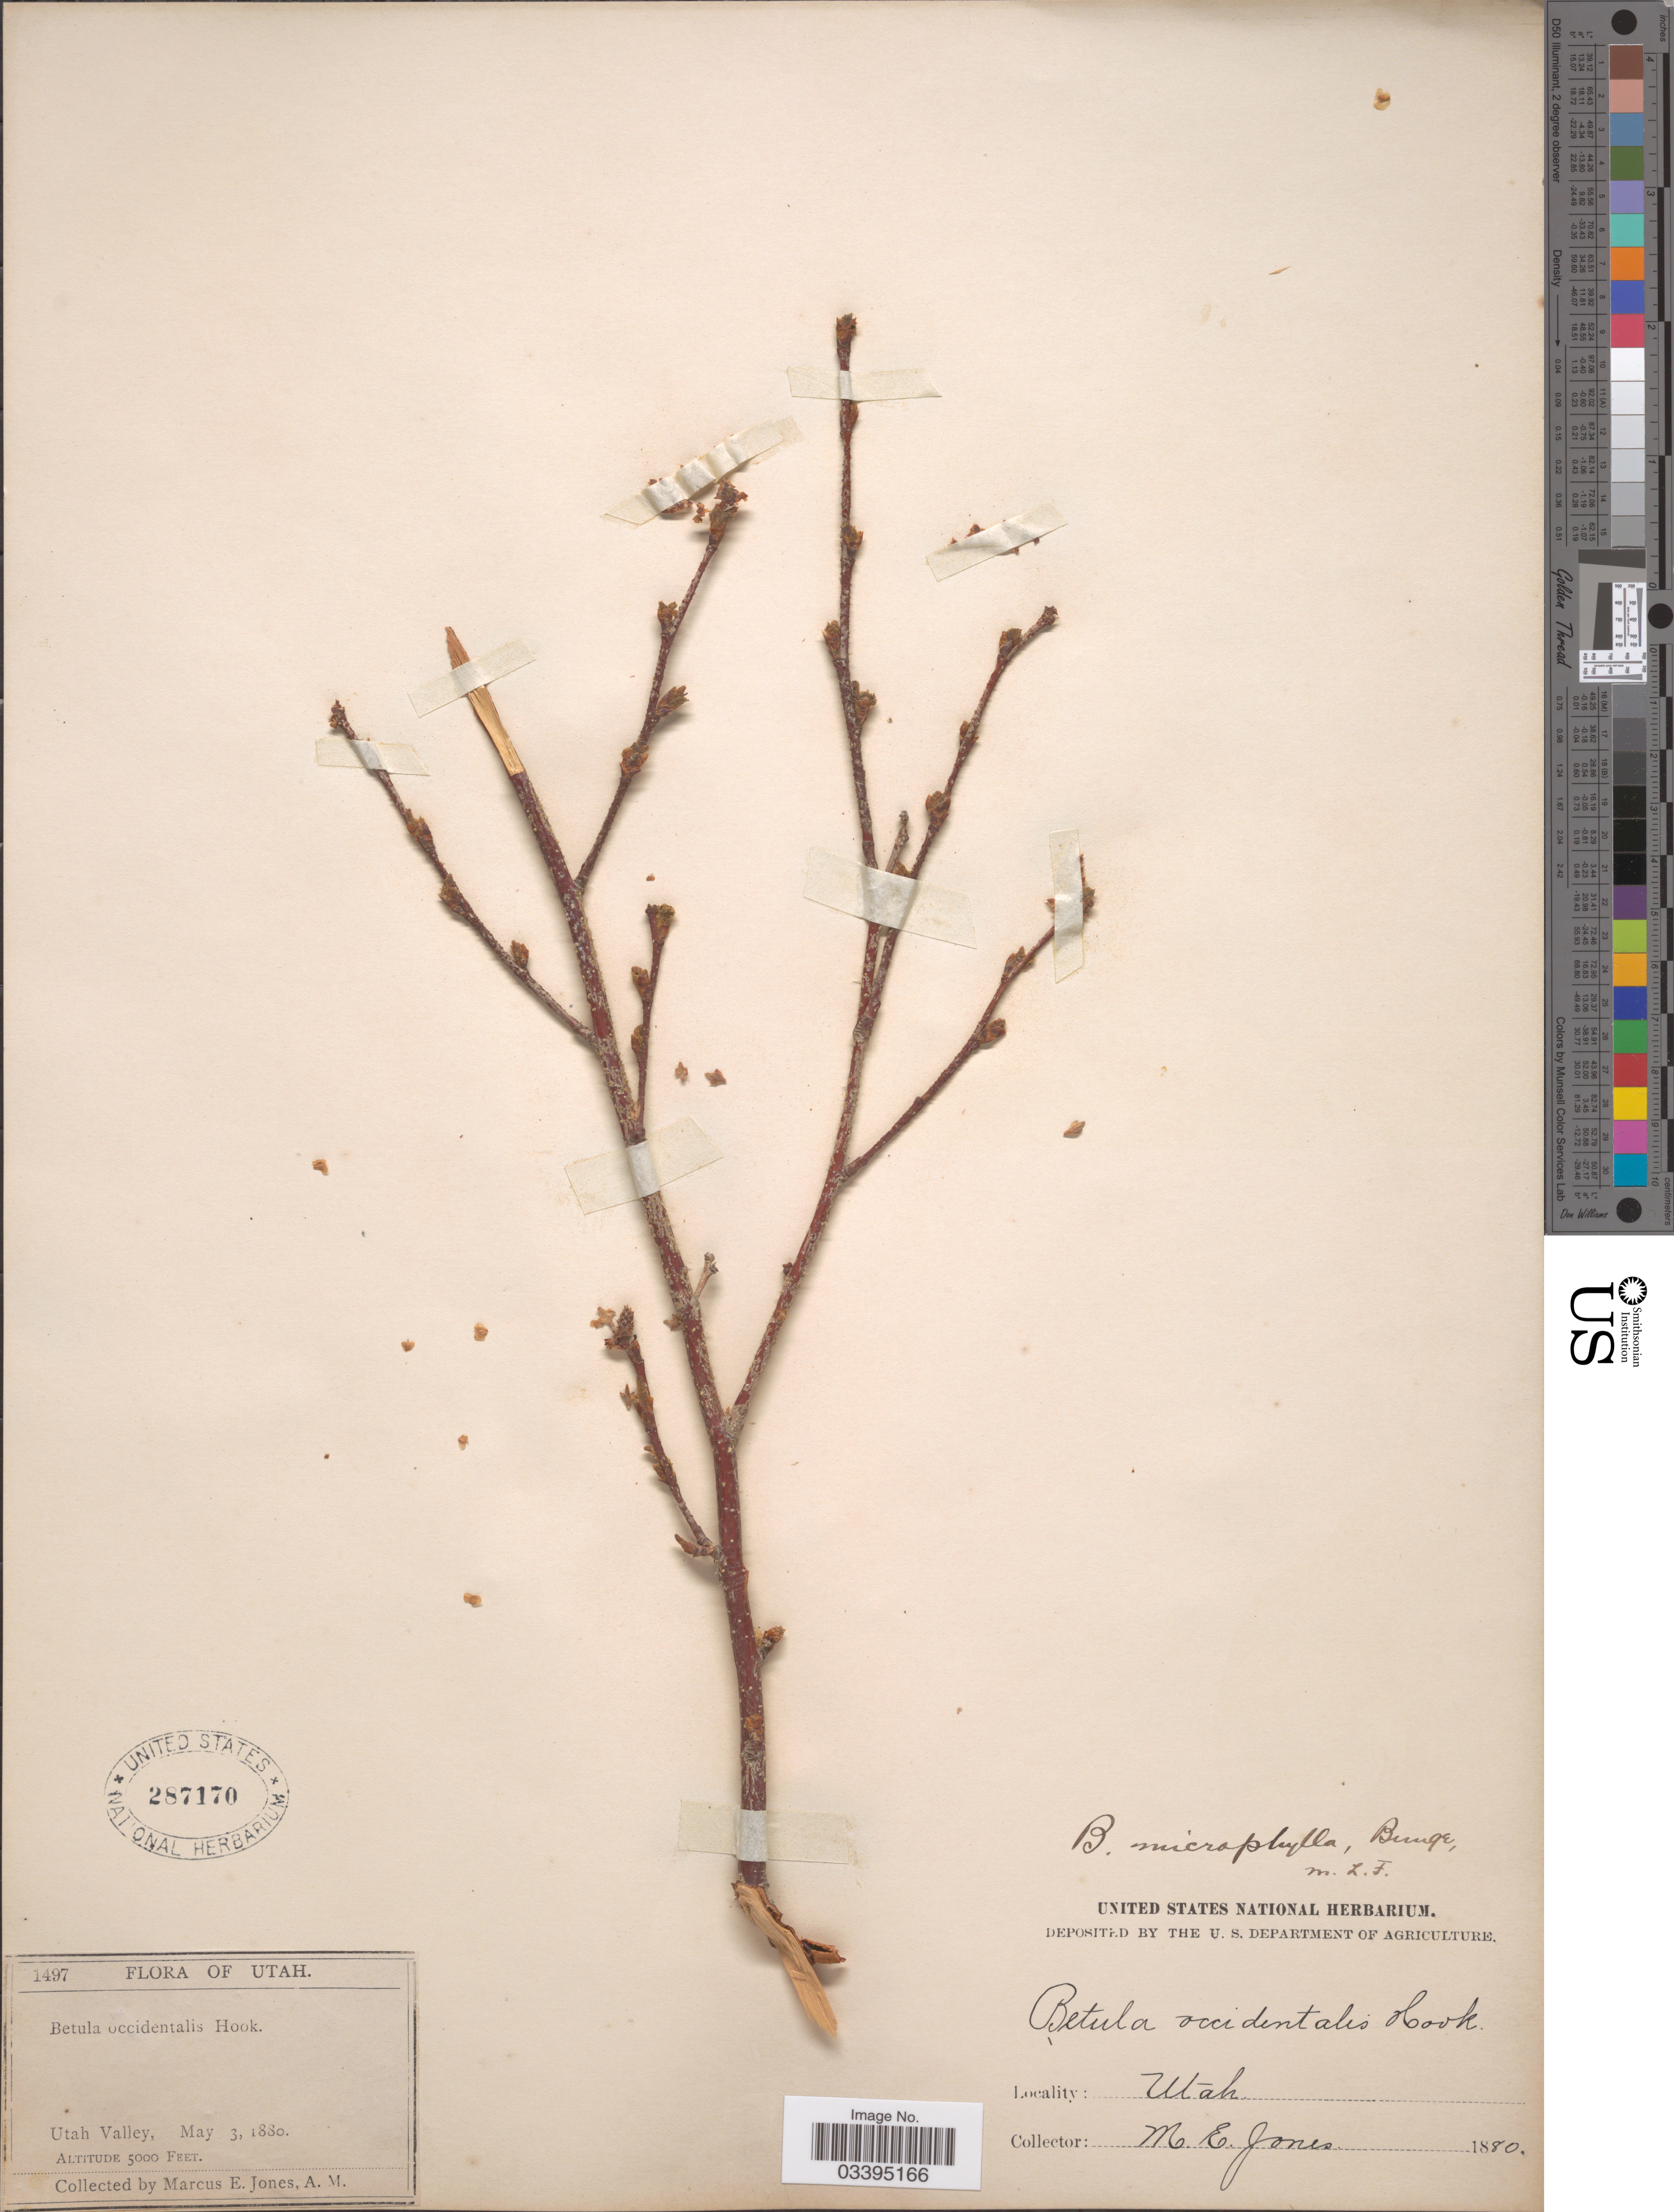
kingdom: Plantae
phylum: Tracheophyta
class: Magnoliopsida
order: Fagales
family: Betulaceae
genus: Betula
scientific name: Betula fontinalis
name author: Sarg.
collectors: M. E. Jones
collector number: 1497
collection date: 1880-05-03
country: United States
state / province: Utah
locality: Utah Valley.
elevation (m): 1524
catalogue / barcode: US 287170